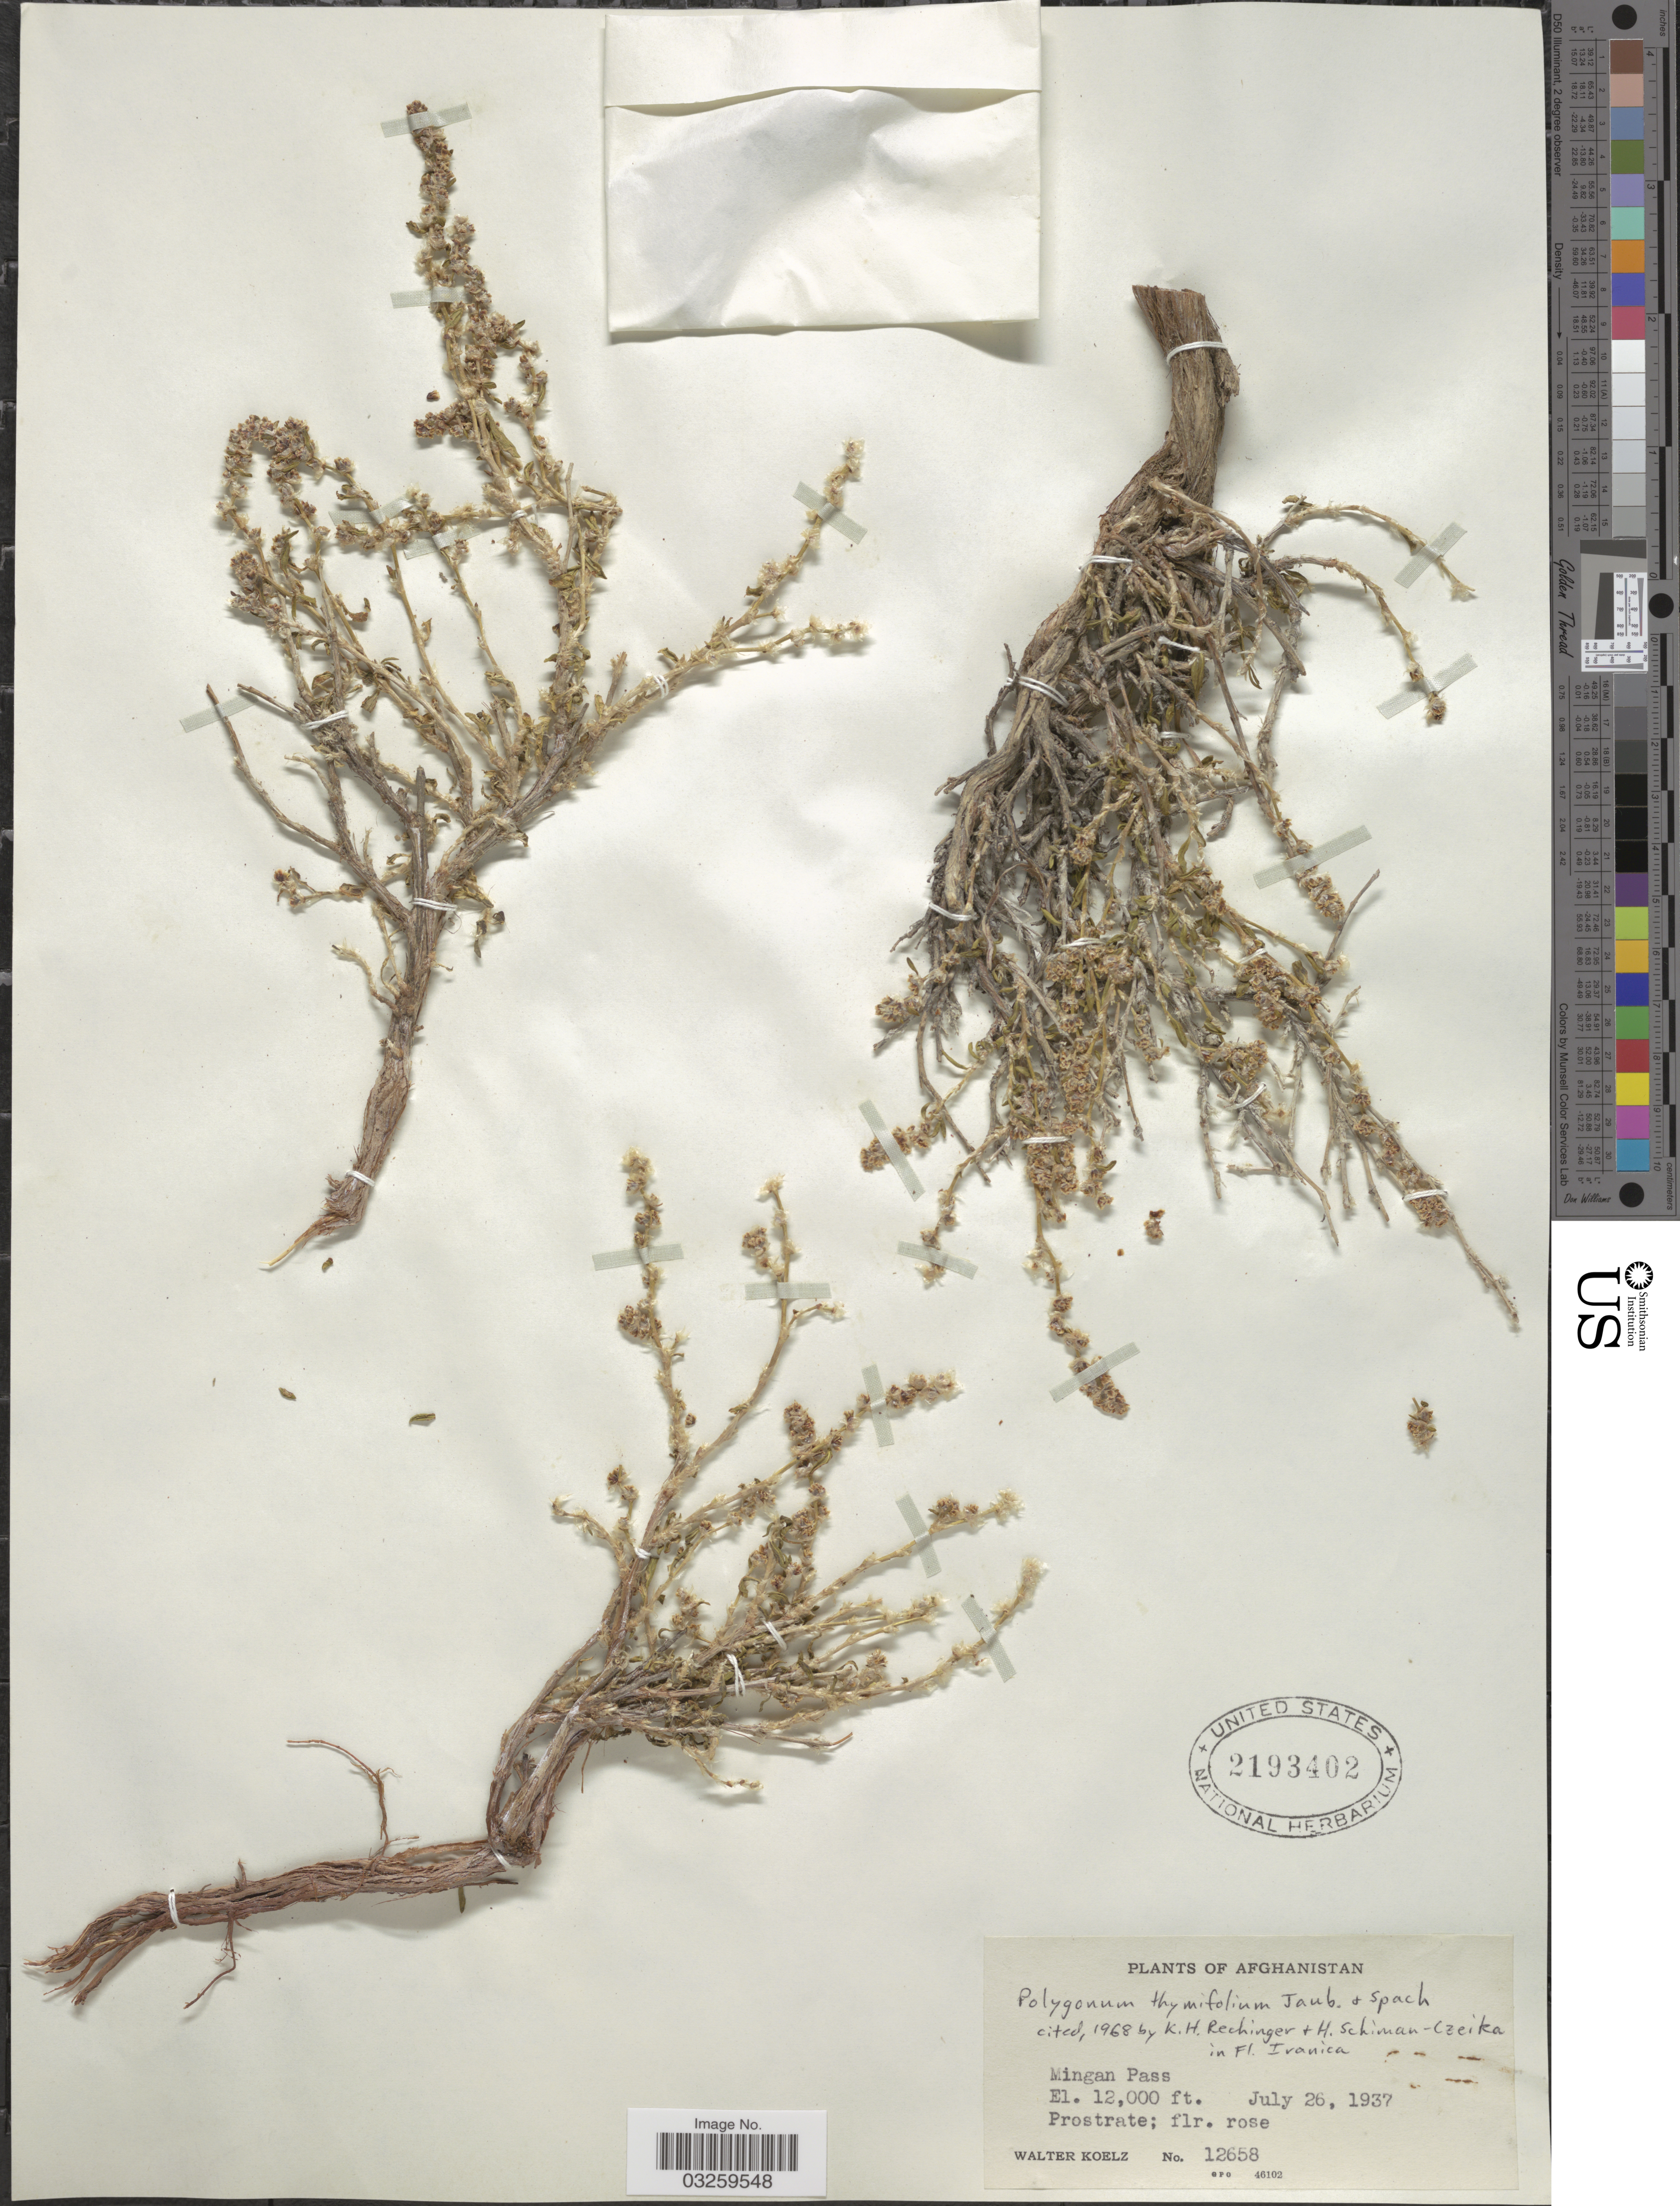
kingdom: Plantae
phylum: Tracheophyta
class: Magnoliopsida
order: Caryophyllales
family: Polygonaceae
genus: Polygonum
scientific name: Polygonum thymifolium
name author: Jaub. & Spach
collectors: W. N. Koelz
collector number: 12658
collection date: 1937-07-26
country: Afghanistan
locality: Mingan Pass.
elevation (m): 3658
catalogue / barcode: US 2193402